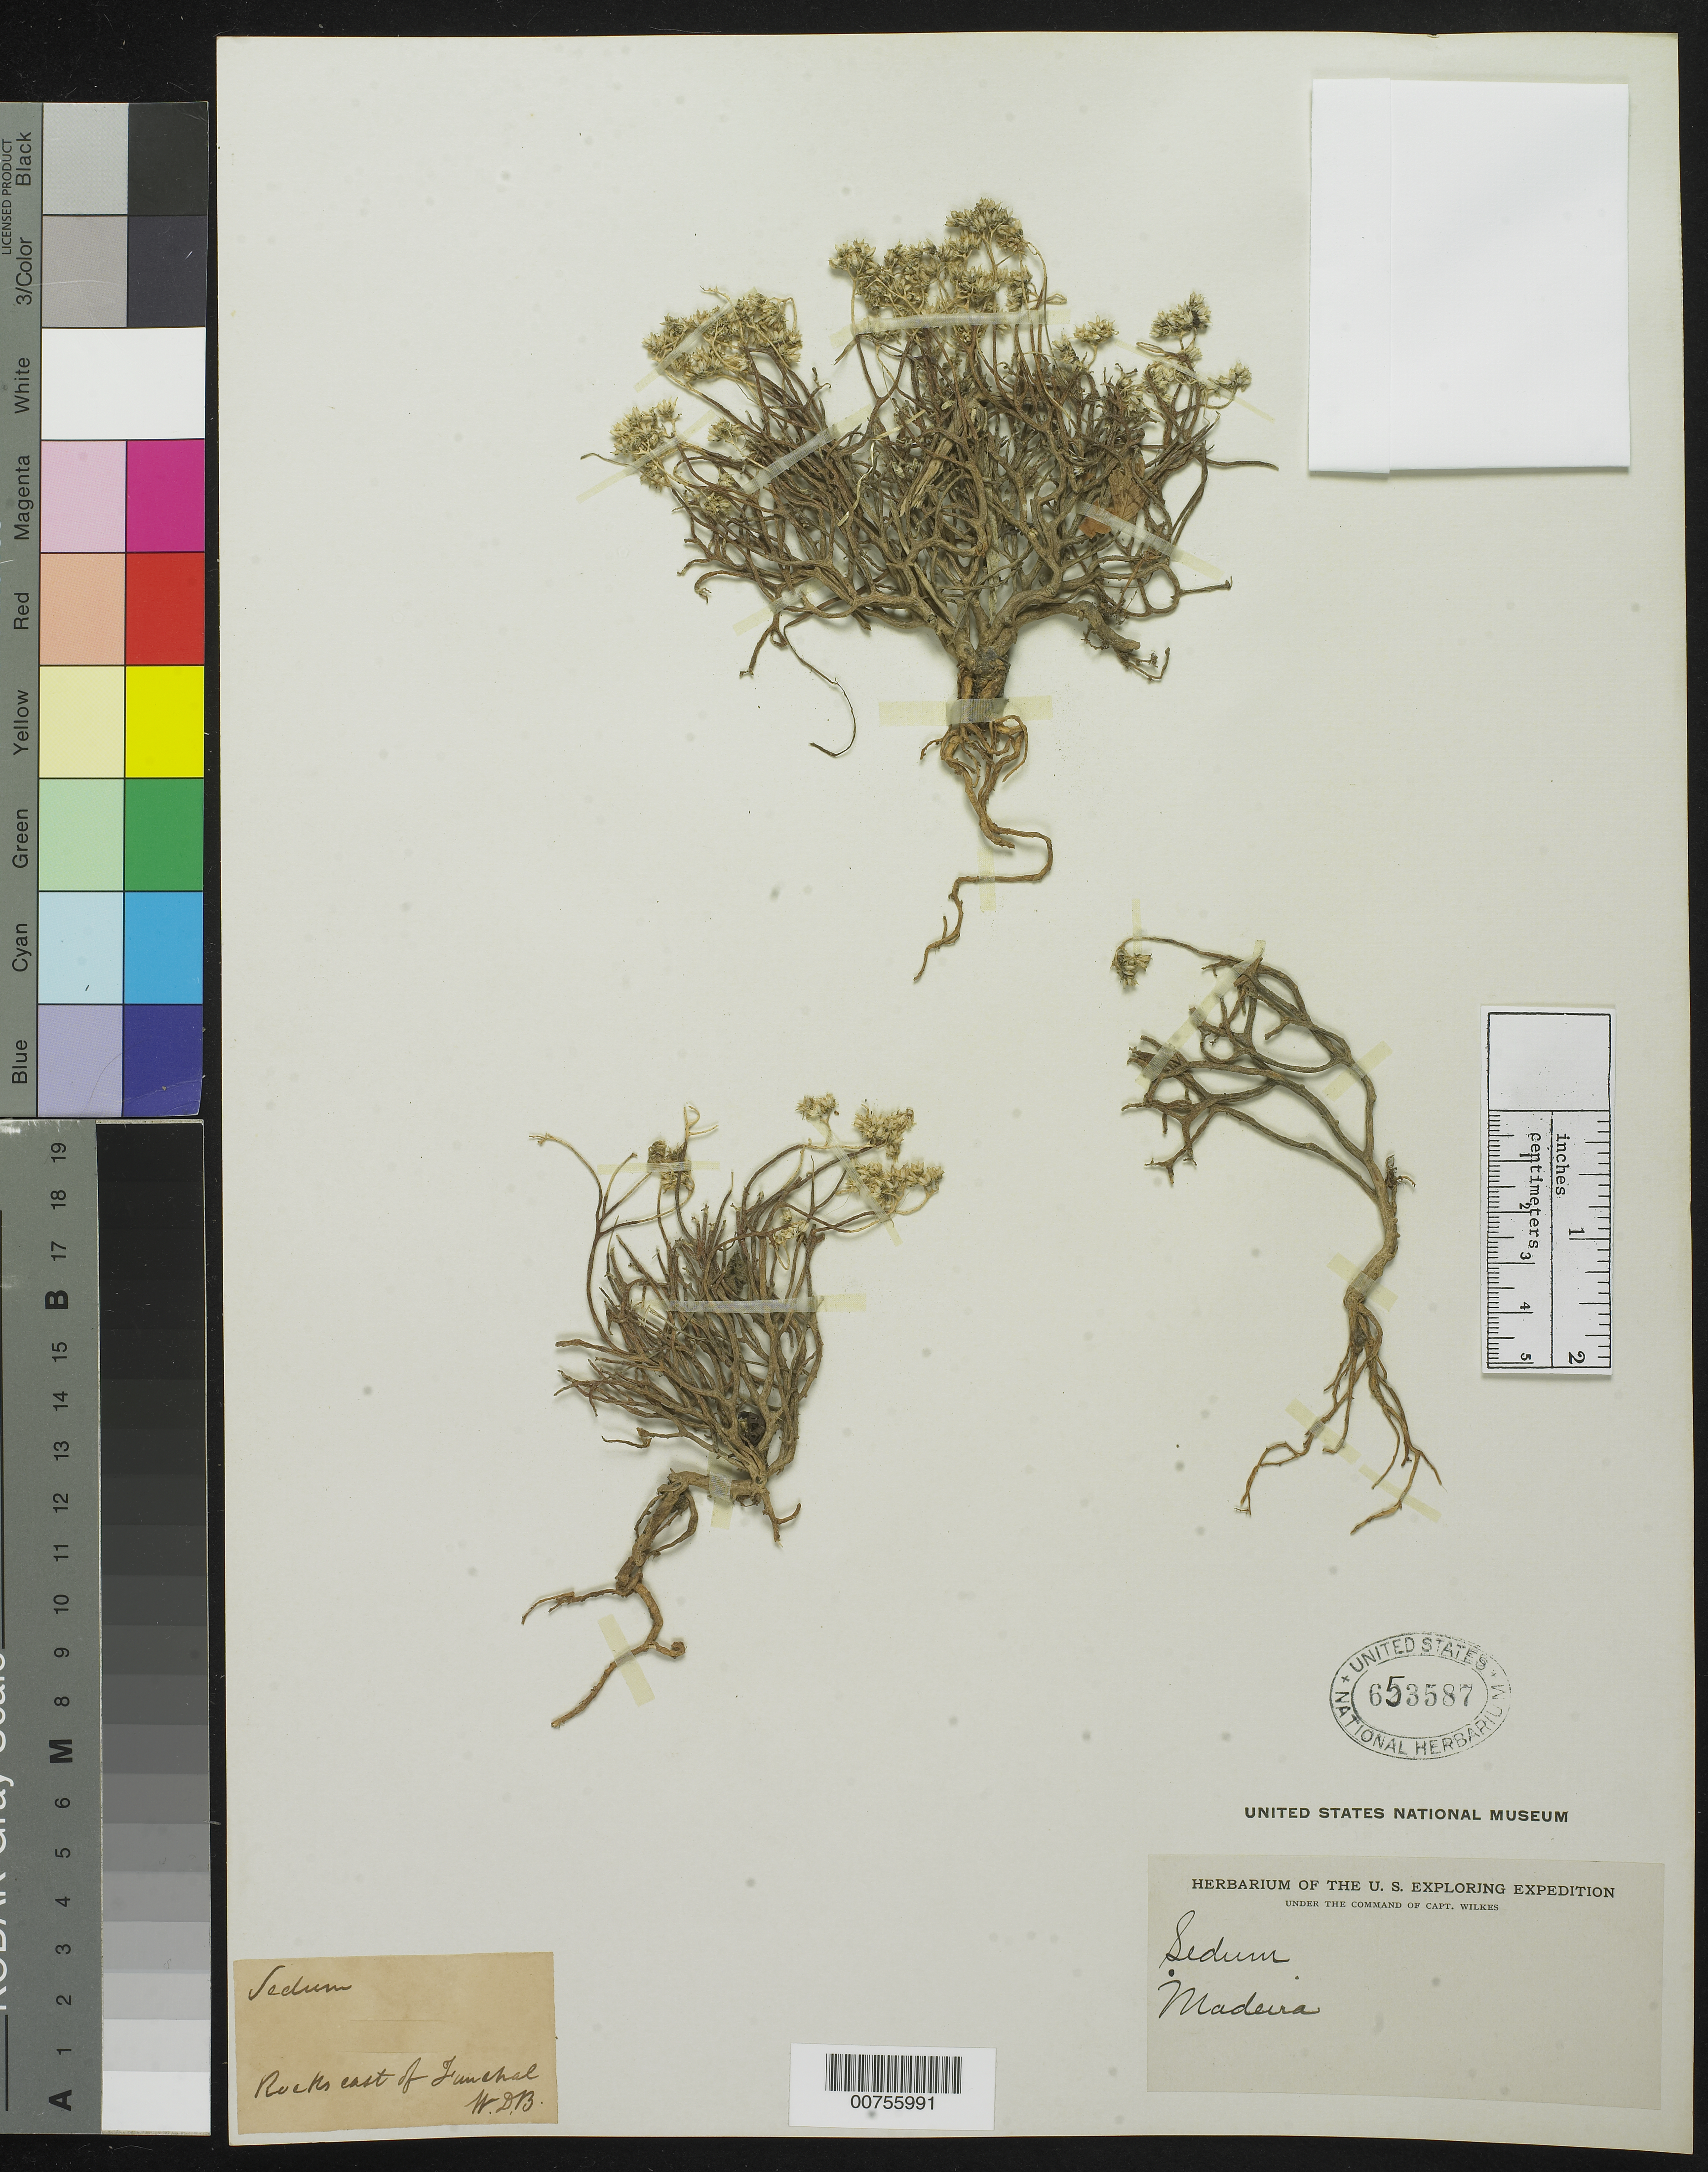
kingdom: Plantae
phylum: Tracheophyta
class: Magnoliopsida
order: Saxifragales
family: Crassulaceae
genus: Sedum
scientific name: Sedum sp.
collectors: Wilkes Explor. Exped.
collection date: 1838/1842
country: Portugal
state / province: Madeira (Aut. Reg.)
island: Madeira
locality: Funchal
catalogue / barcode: US 653587